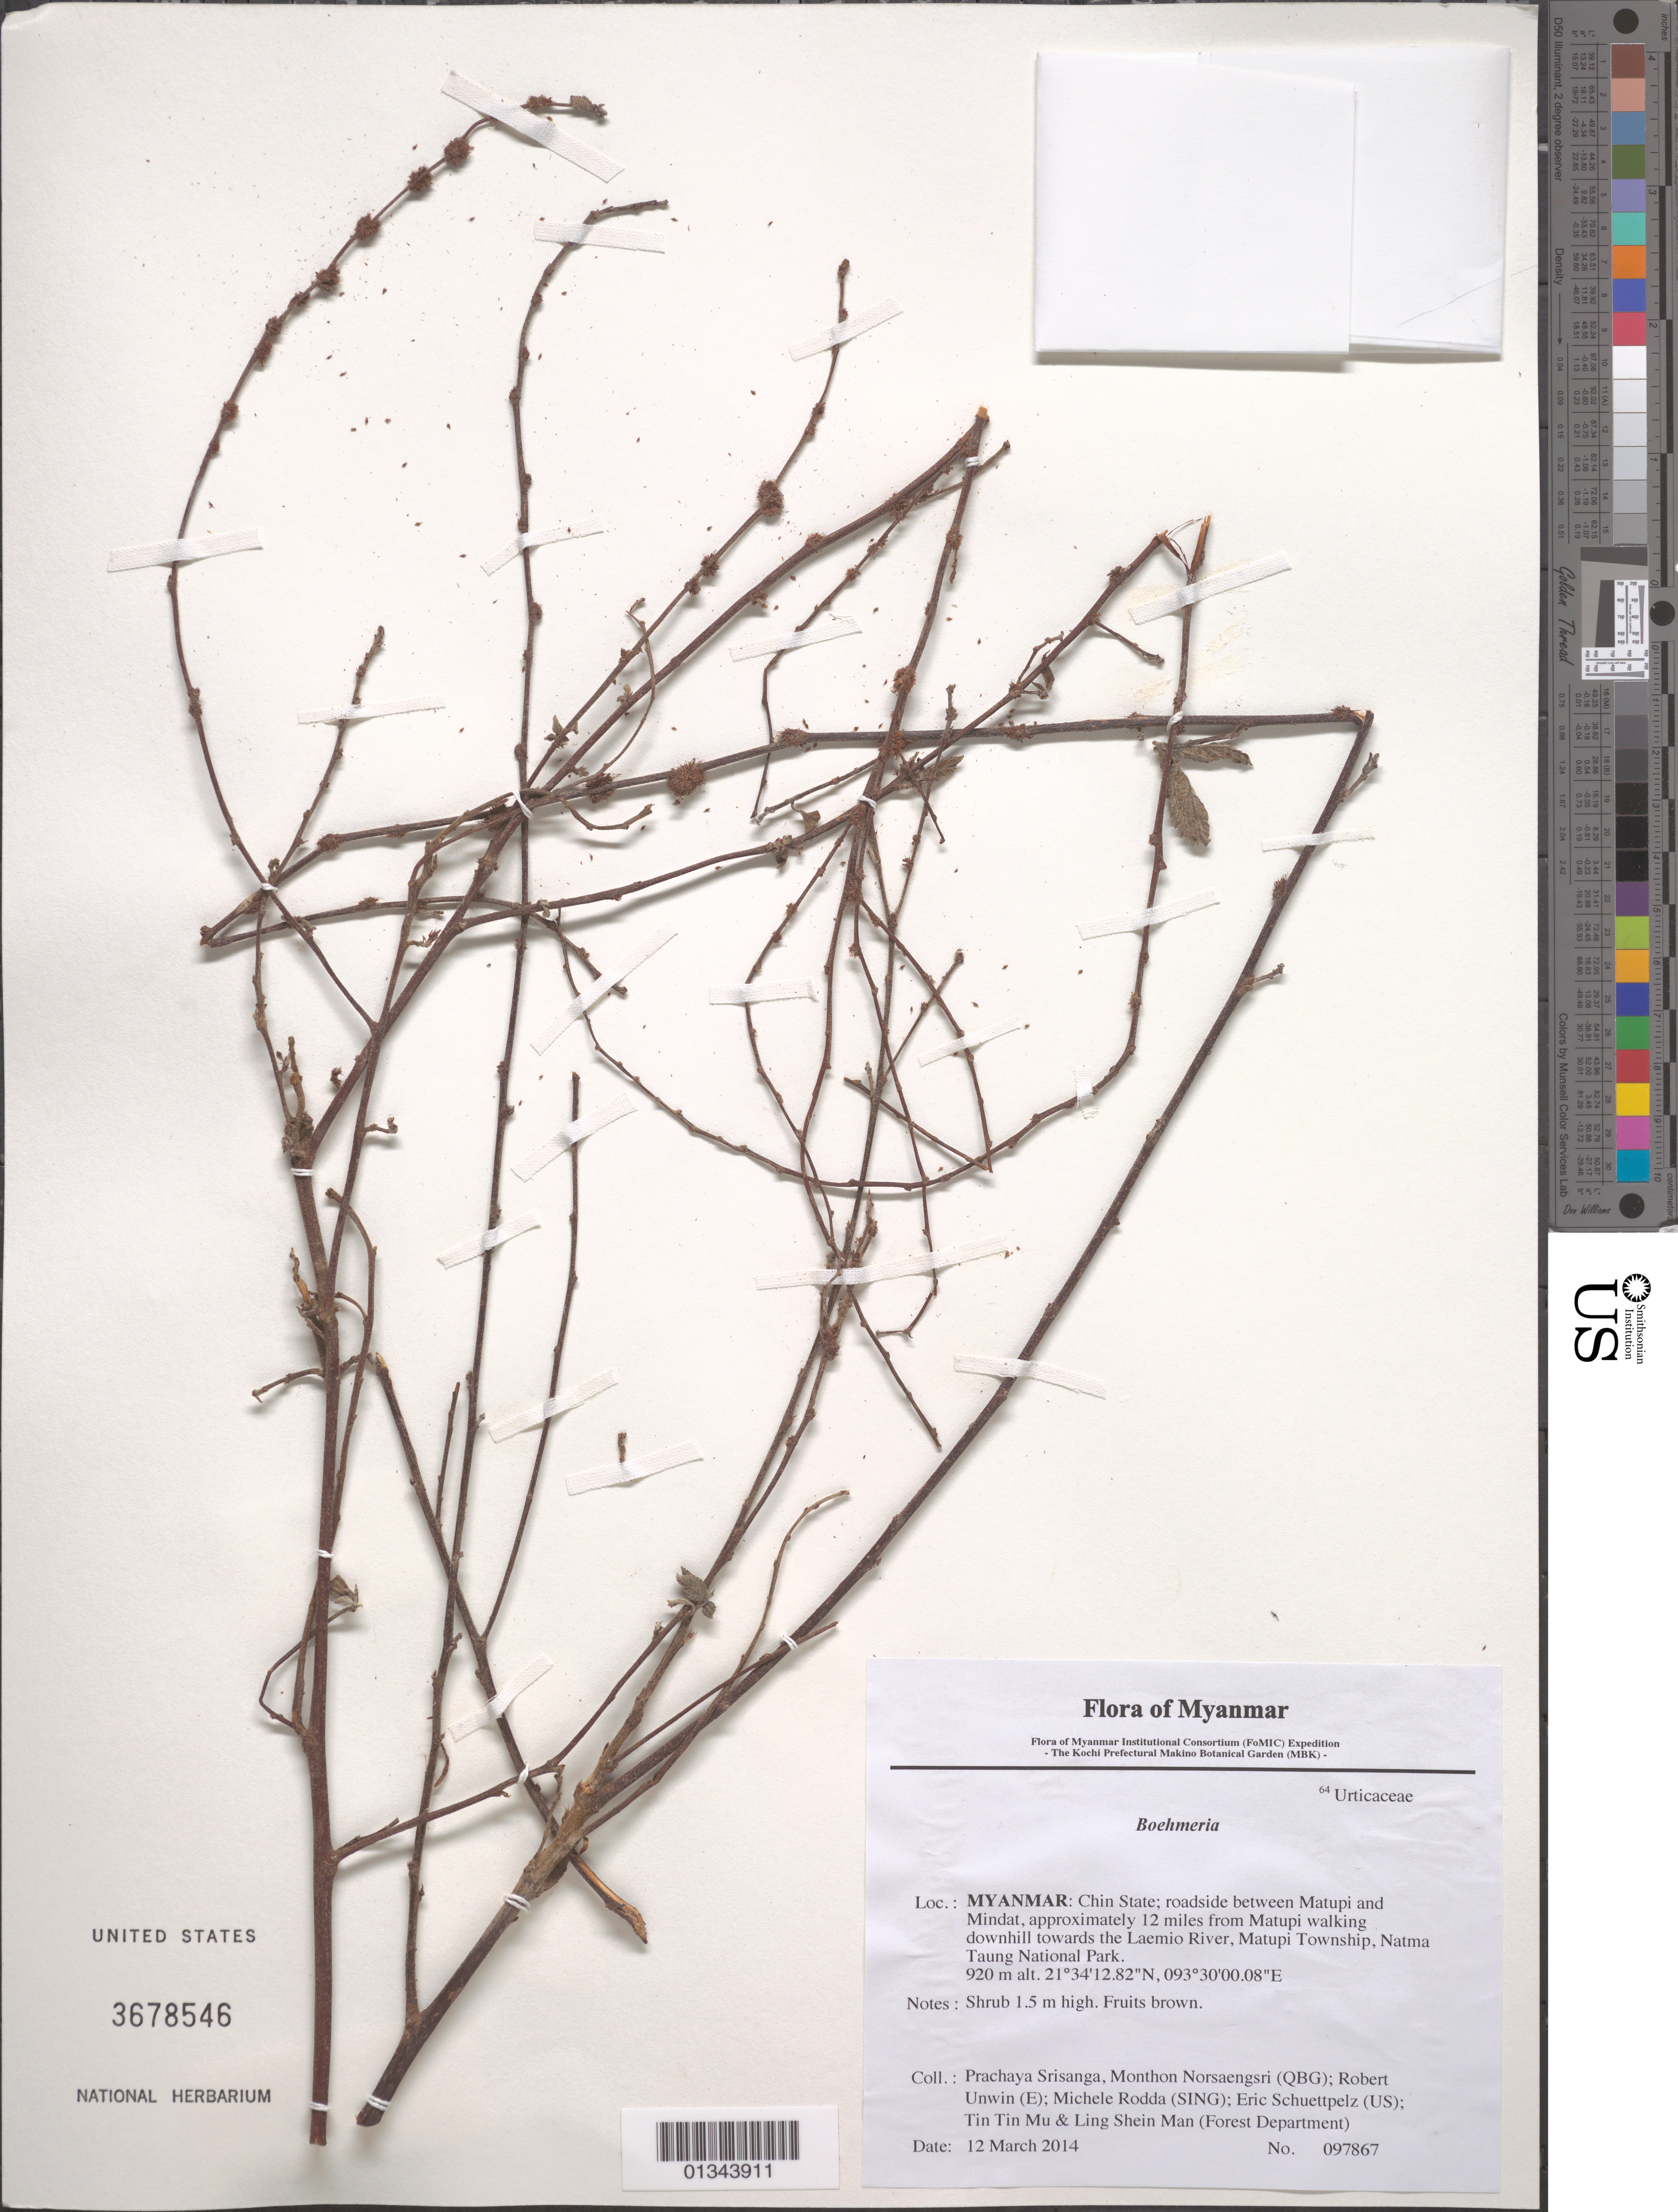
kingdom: Plantae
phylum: Tracheophyta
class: Magnoliopsida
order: Rosales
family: Urticaceae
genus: Boehmeria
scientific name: Boehmeria sp.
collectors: P. Srisanga, M. Norsaengsri, R. Unwin, M. Rodda, E. Schuettpelz, Tin Tin Mu & Ling Shein Man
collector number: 97867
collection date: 2014-03-12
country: Myanmar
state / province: Chin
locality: Roadside between Matupi and Mindat, approximately 12 miles from Matupi walking downhill towards the Laemio River, Matupi Township, Natma Taung National Park.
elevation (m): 920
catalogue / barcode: US 3678546